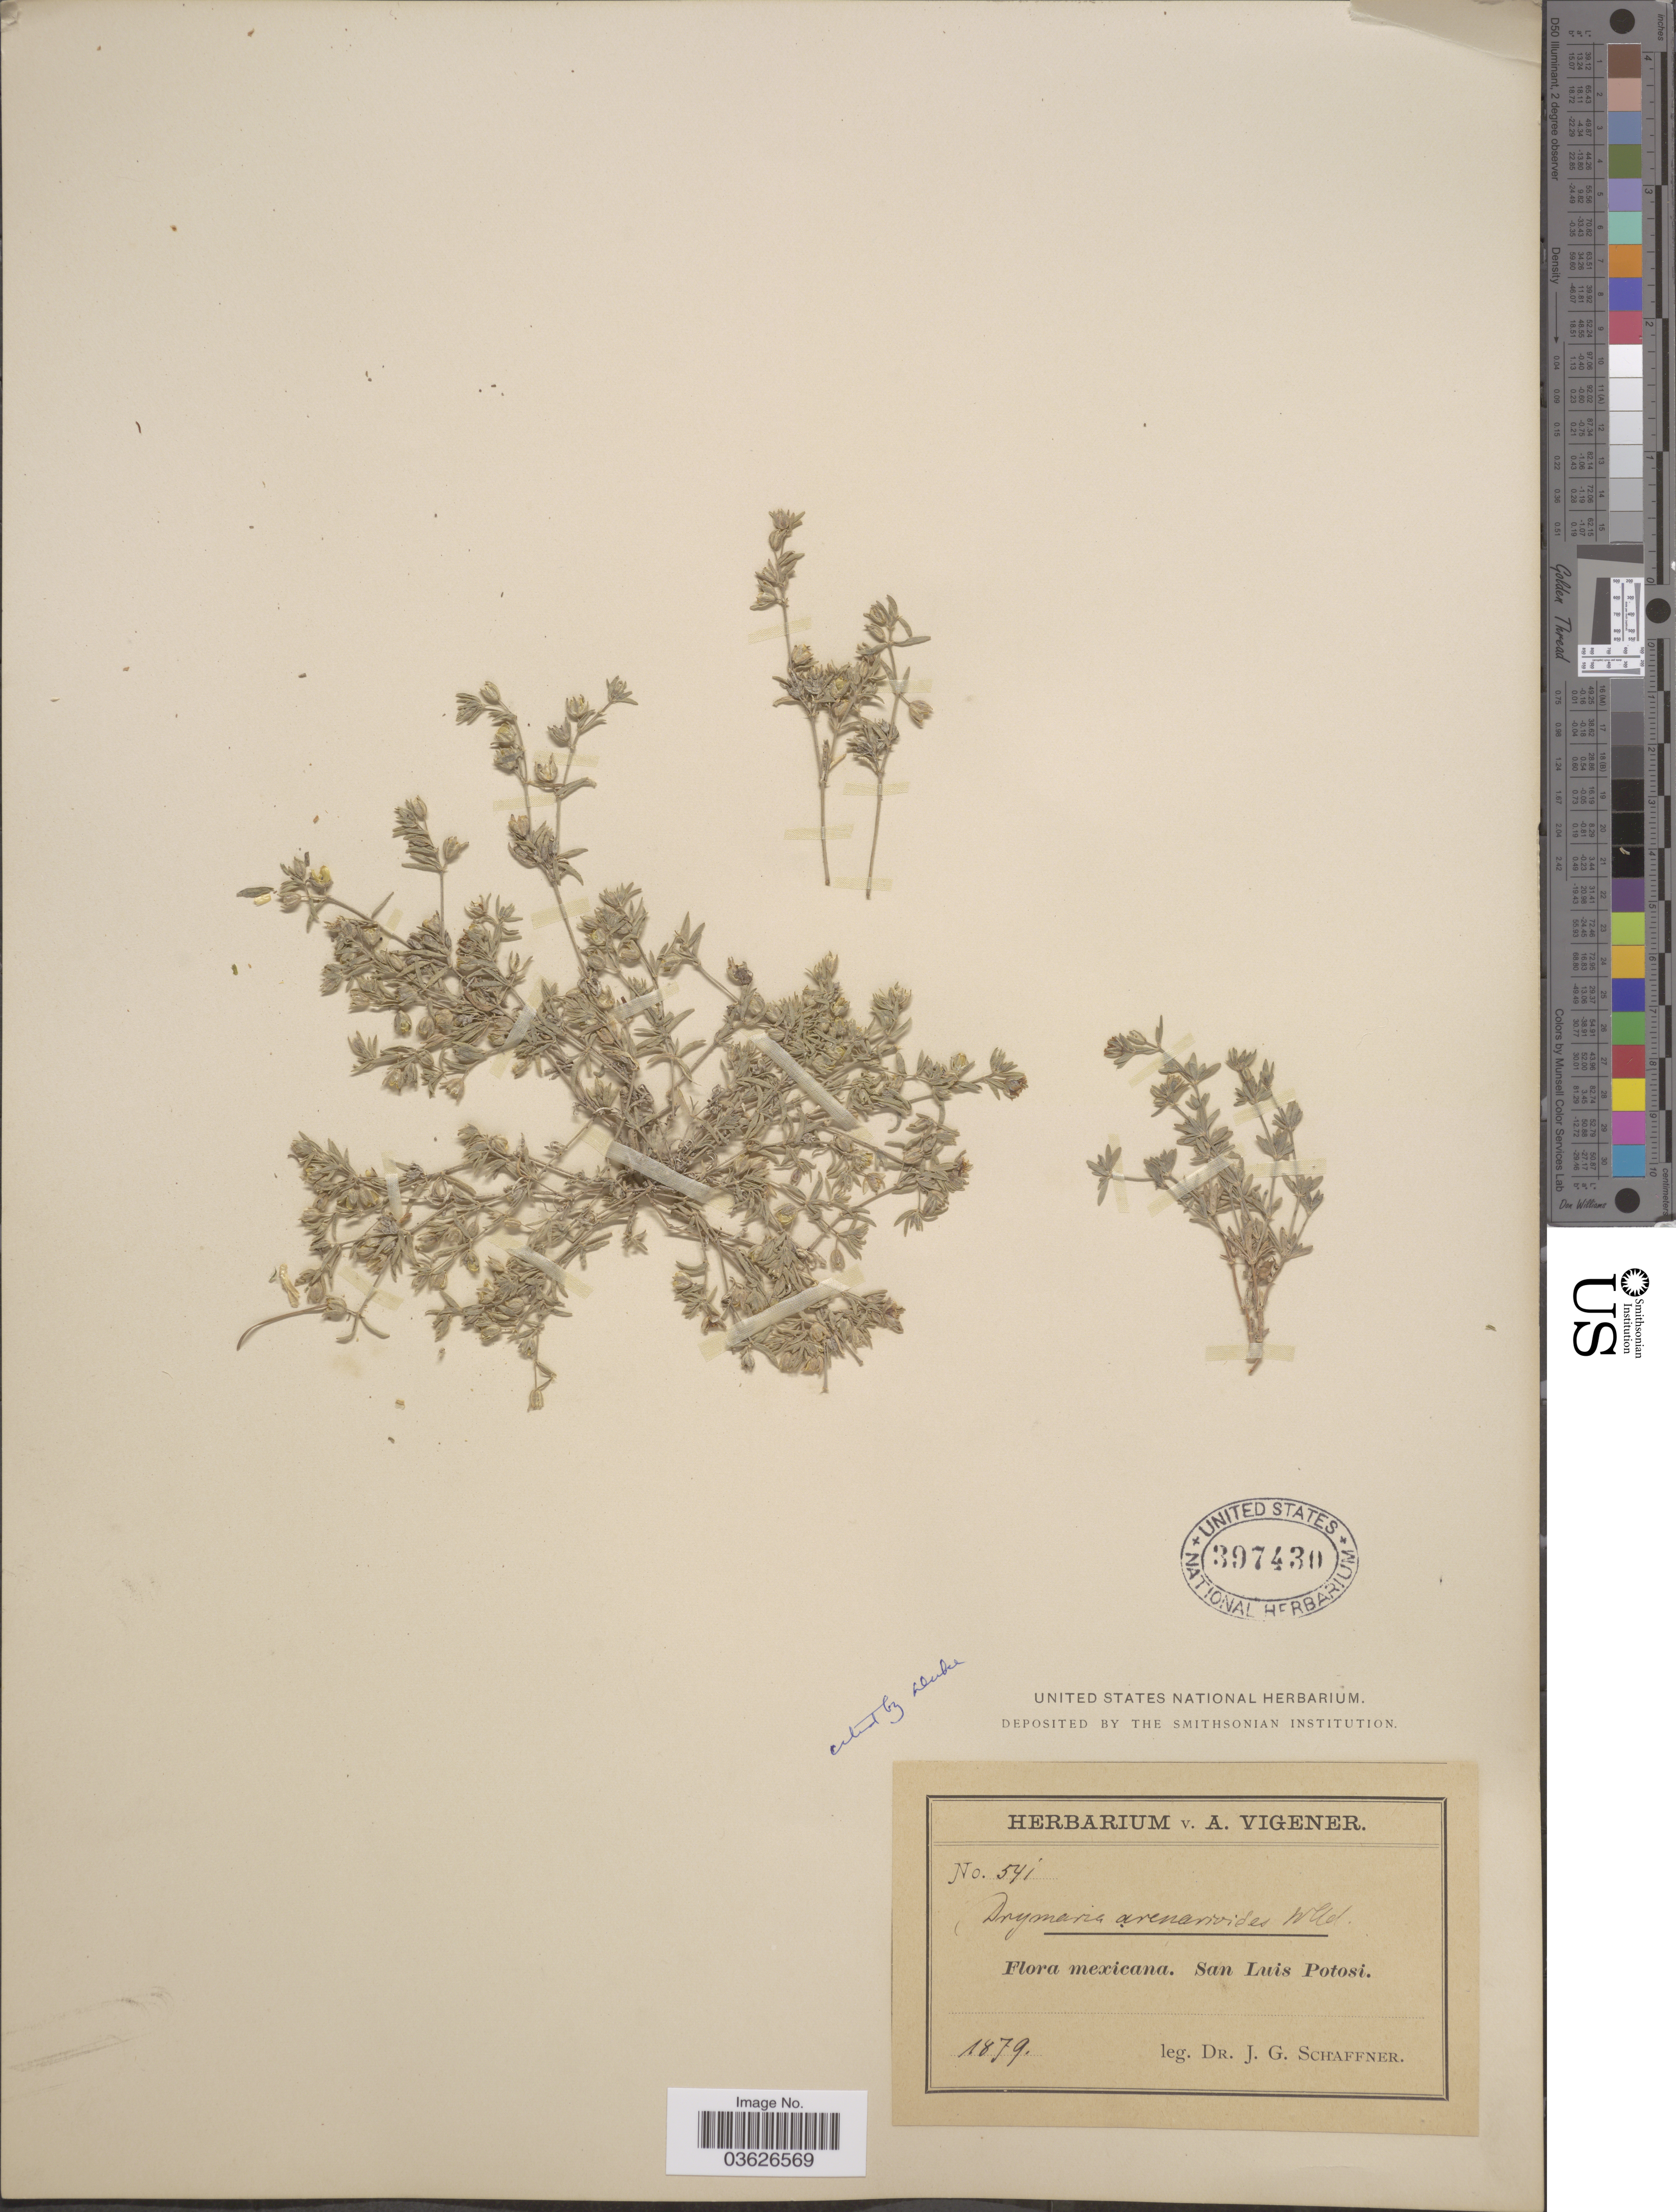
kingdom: Plantae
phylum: Tracheophyta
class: Magnoliopsida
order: Caryophyllales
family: Caryophyllaceae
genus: Drymaria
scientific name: Drymaria arenarioides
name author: Willd. ex Roem. & Schult.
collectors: J. G. Schaffner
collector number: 54i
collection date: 1879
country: Mexico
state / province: San Luis Potosí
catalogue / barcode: US 397430